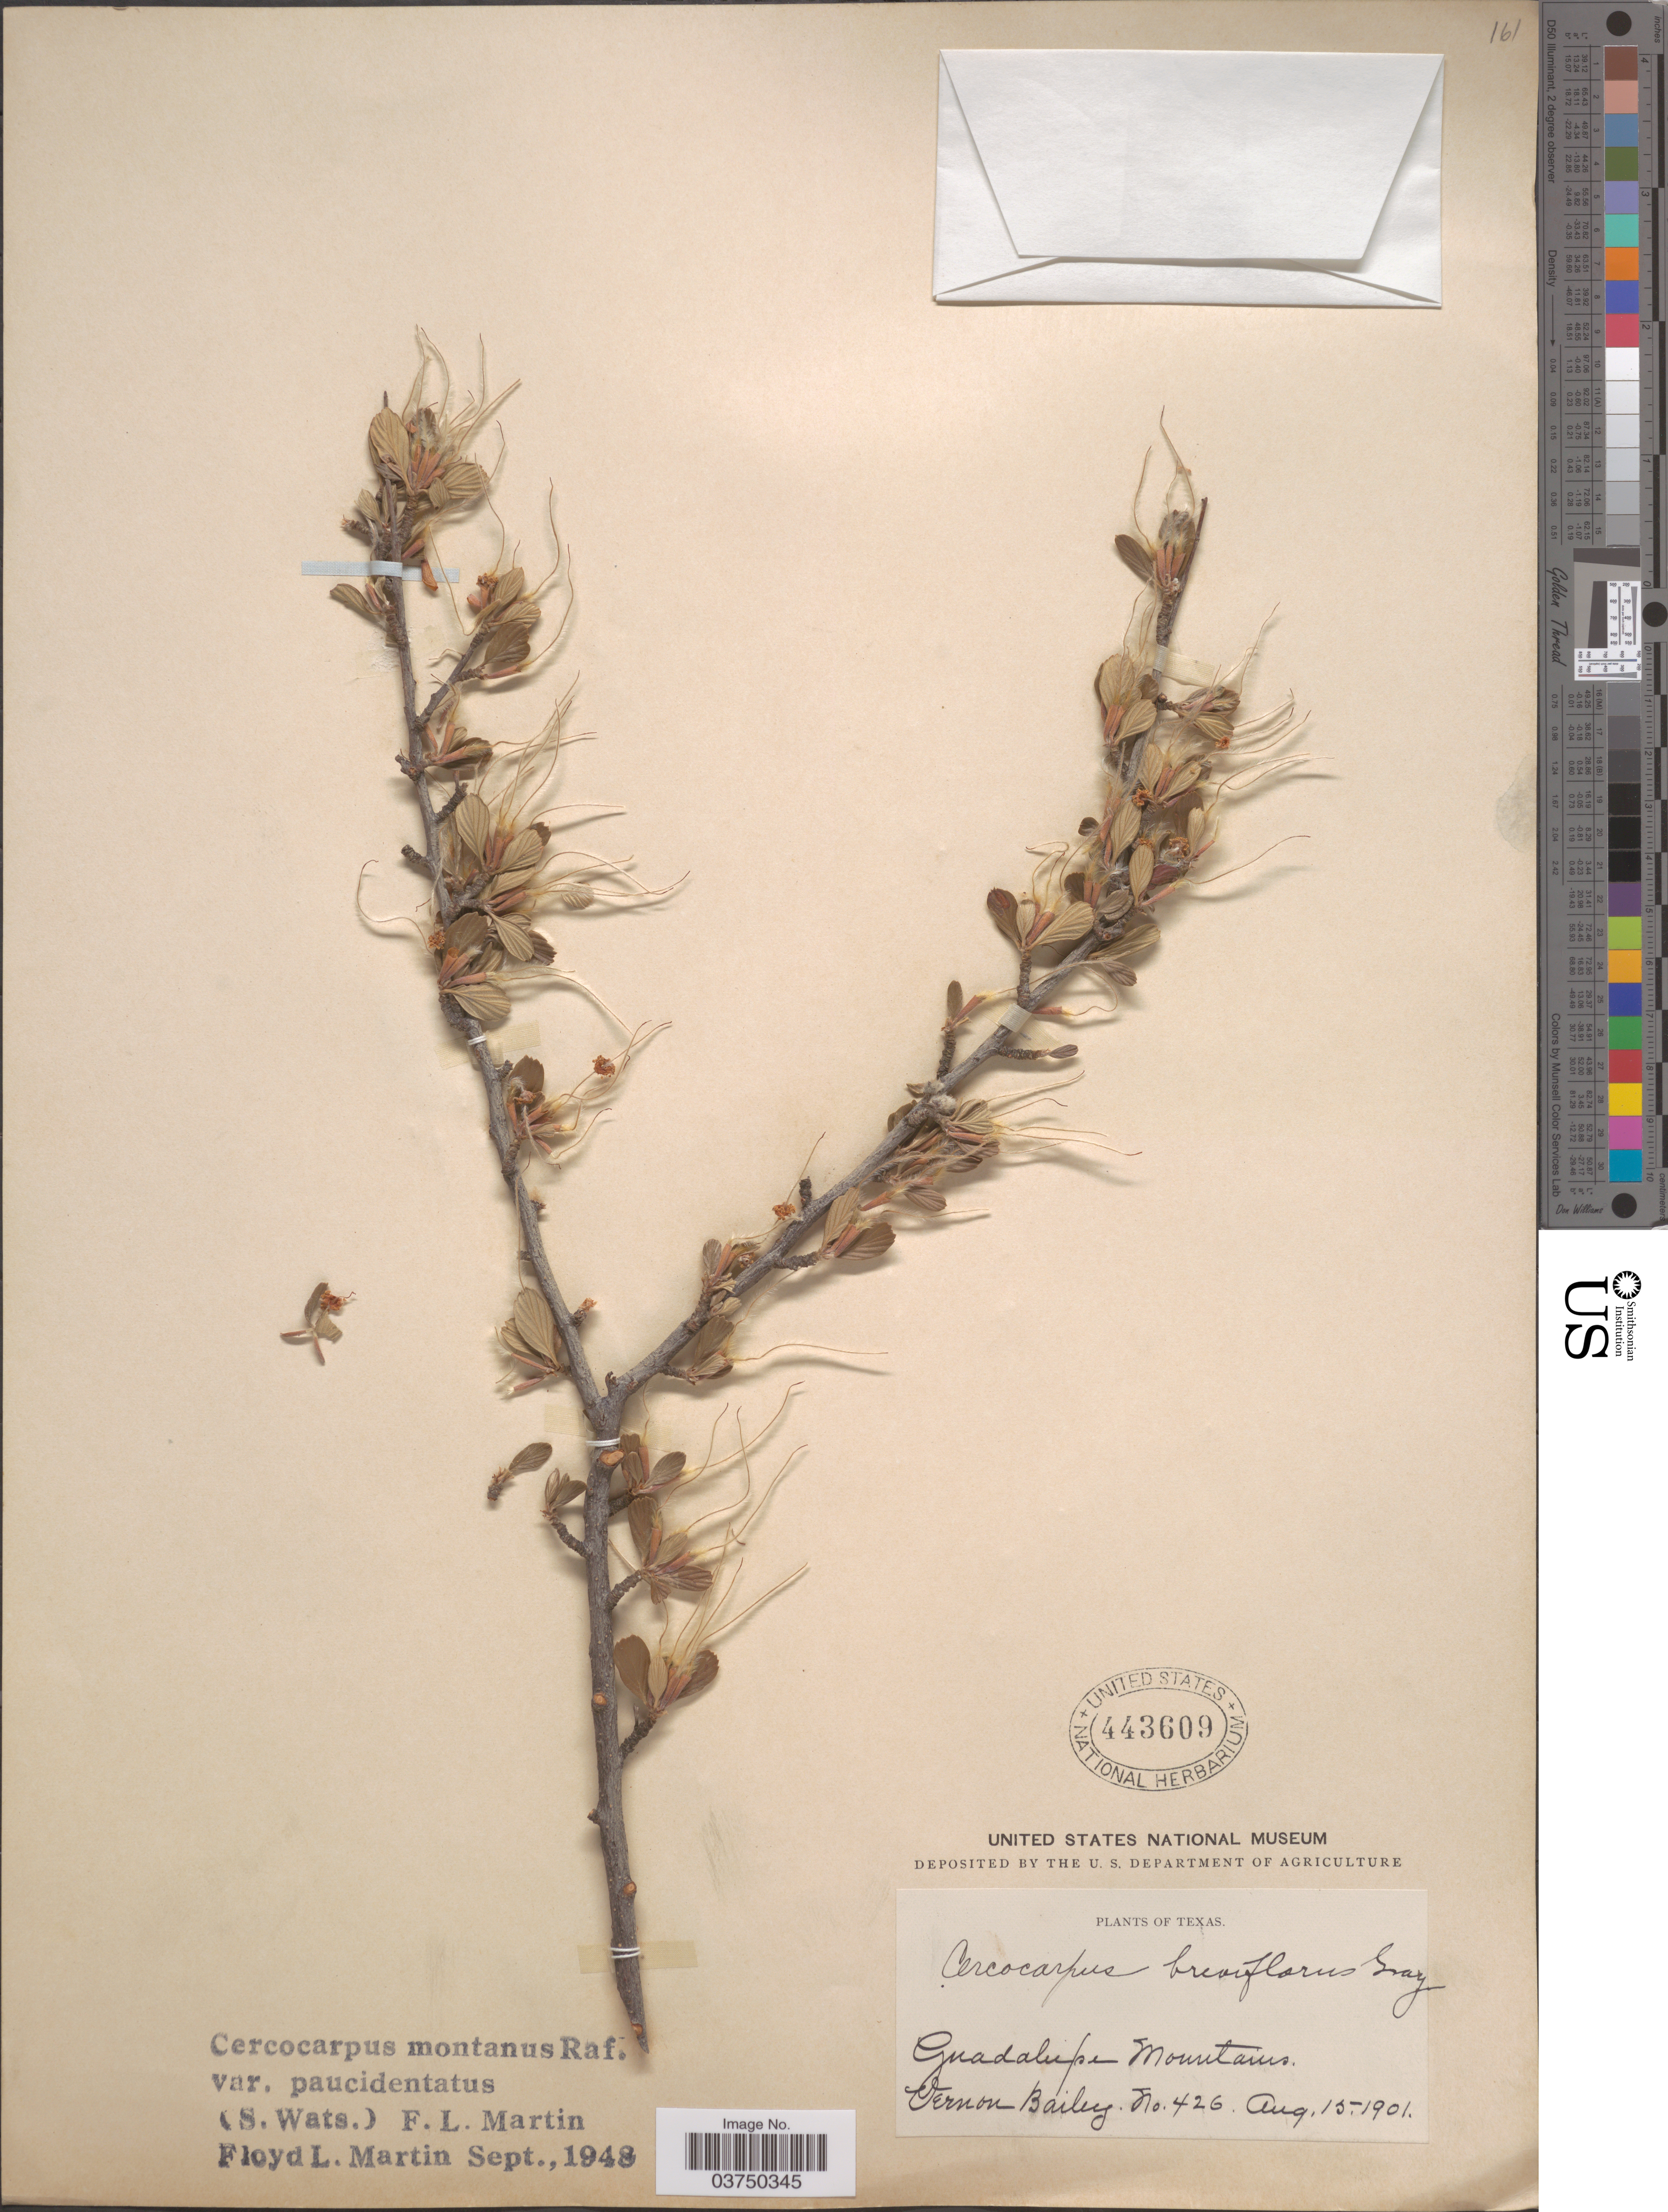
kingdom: Plantae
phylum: Tracheophyta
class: Magnoliopsida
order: Rosales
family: Rosaceae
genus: Cercocarpus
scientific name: Cercocarpus montanus var. paucidentatus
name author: (S. Watson) F.L. Martin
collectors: V. O. Bailey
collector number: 426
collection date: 1901-08-15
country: United States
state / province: Texas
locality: Guadalupe Mountains.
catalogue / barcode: US 443609